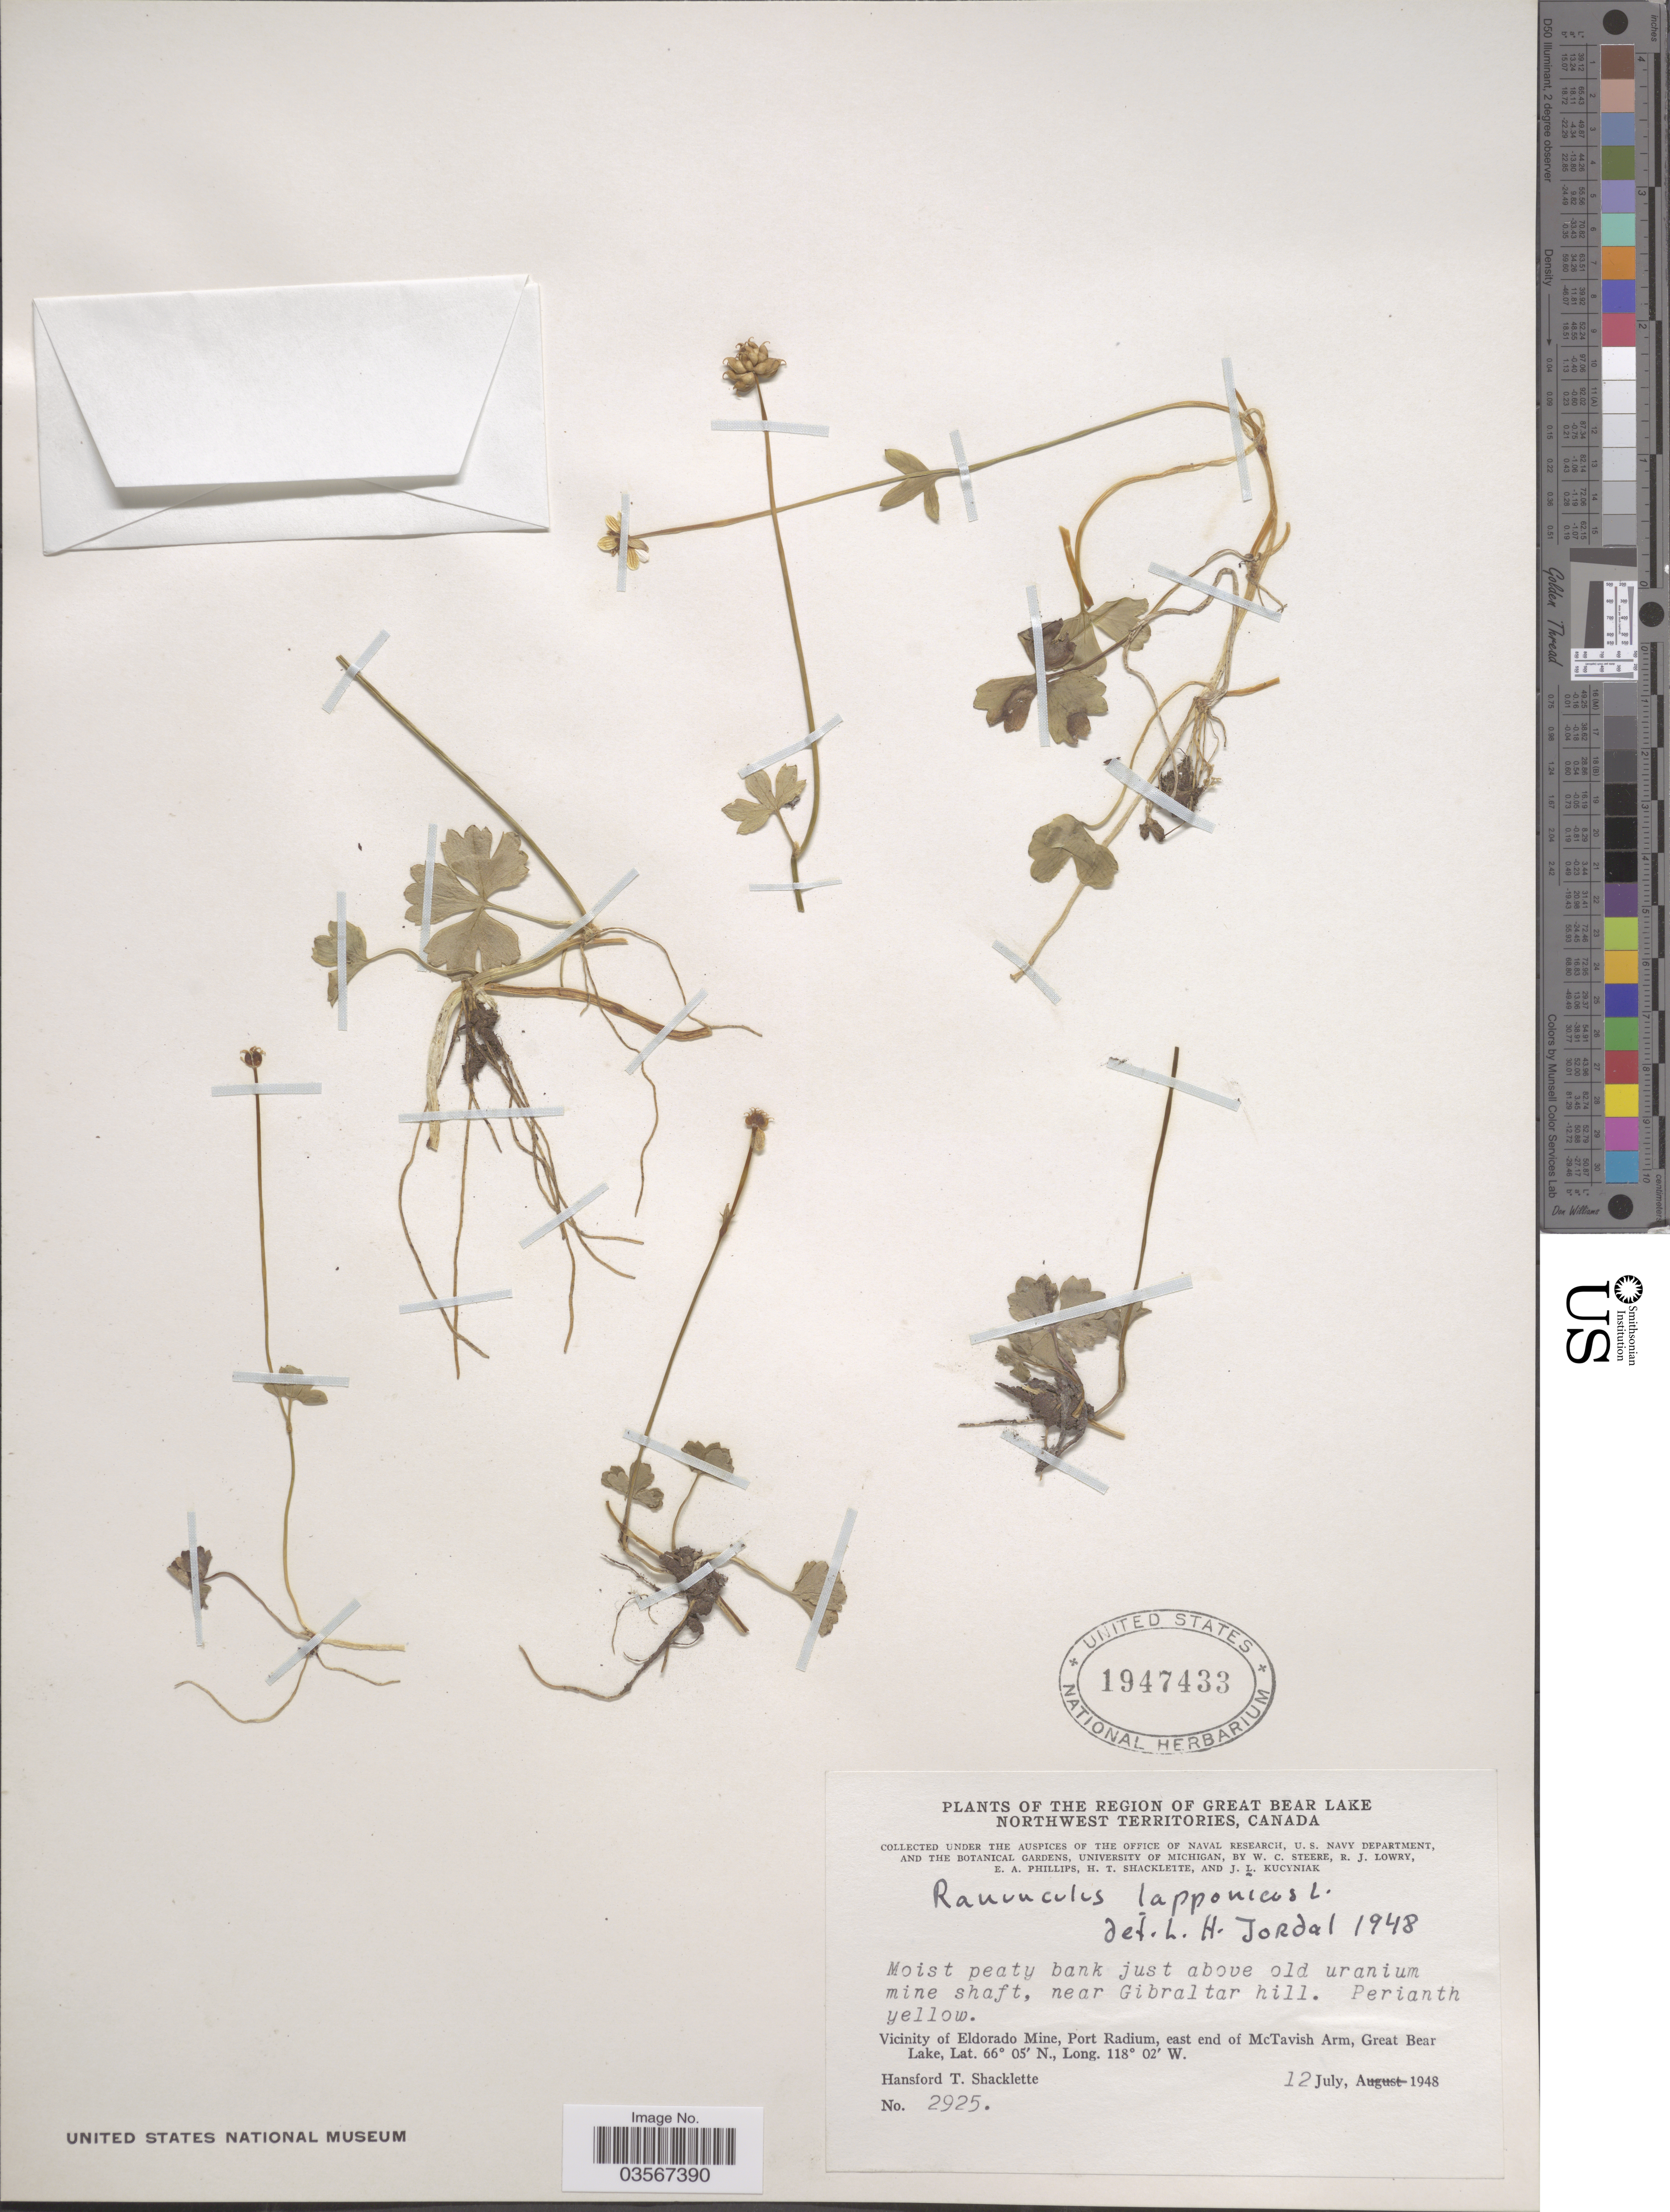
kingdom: Plantae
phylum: Tracheophyta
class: Magnoliopsida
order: Ranunculales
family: Ranunculaceae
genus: Ranunculus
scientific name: Ranunculus lapponicus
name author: L.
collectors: W. C. Steere, R. Lowry, E. Phillips, H. Shacklette & J. Kucyniak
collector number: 2925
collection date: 1948-07-12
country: Canada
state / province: Northwest Territories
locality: The Region of Great Bear Lake. Vicinity of Eldorado Mine, Port Radium, east end of McTavish Arm, Great Bear Lake.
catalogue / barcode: US 1947433